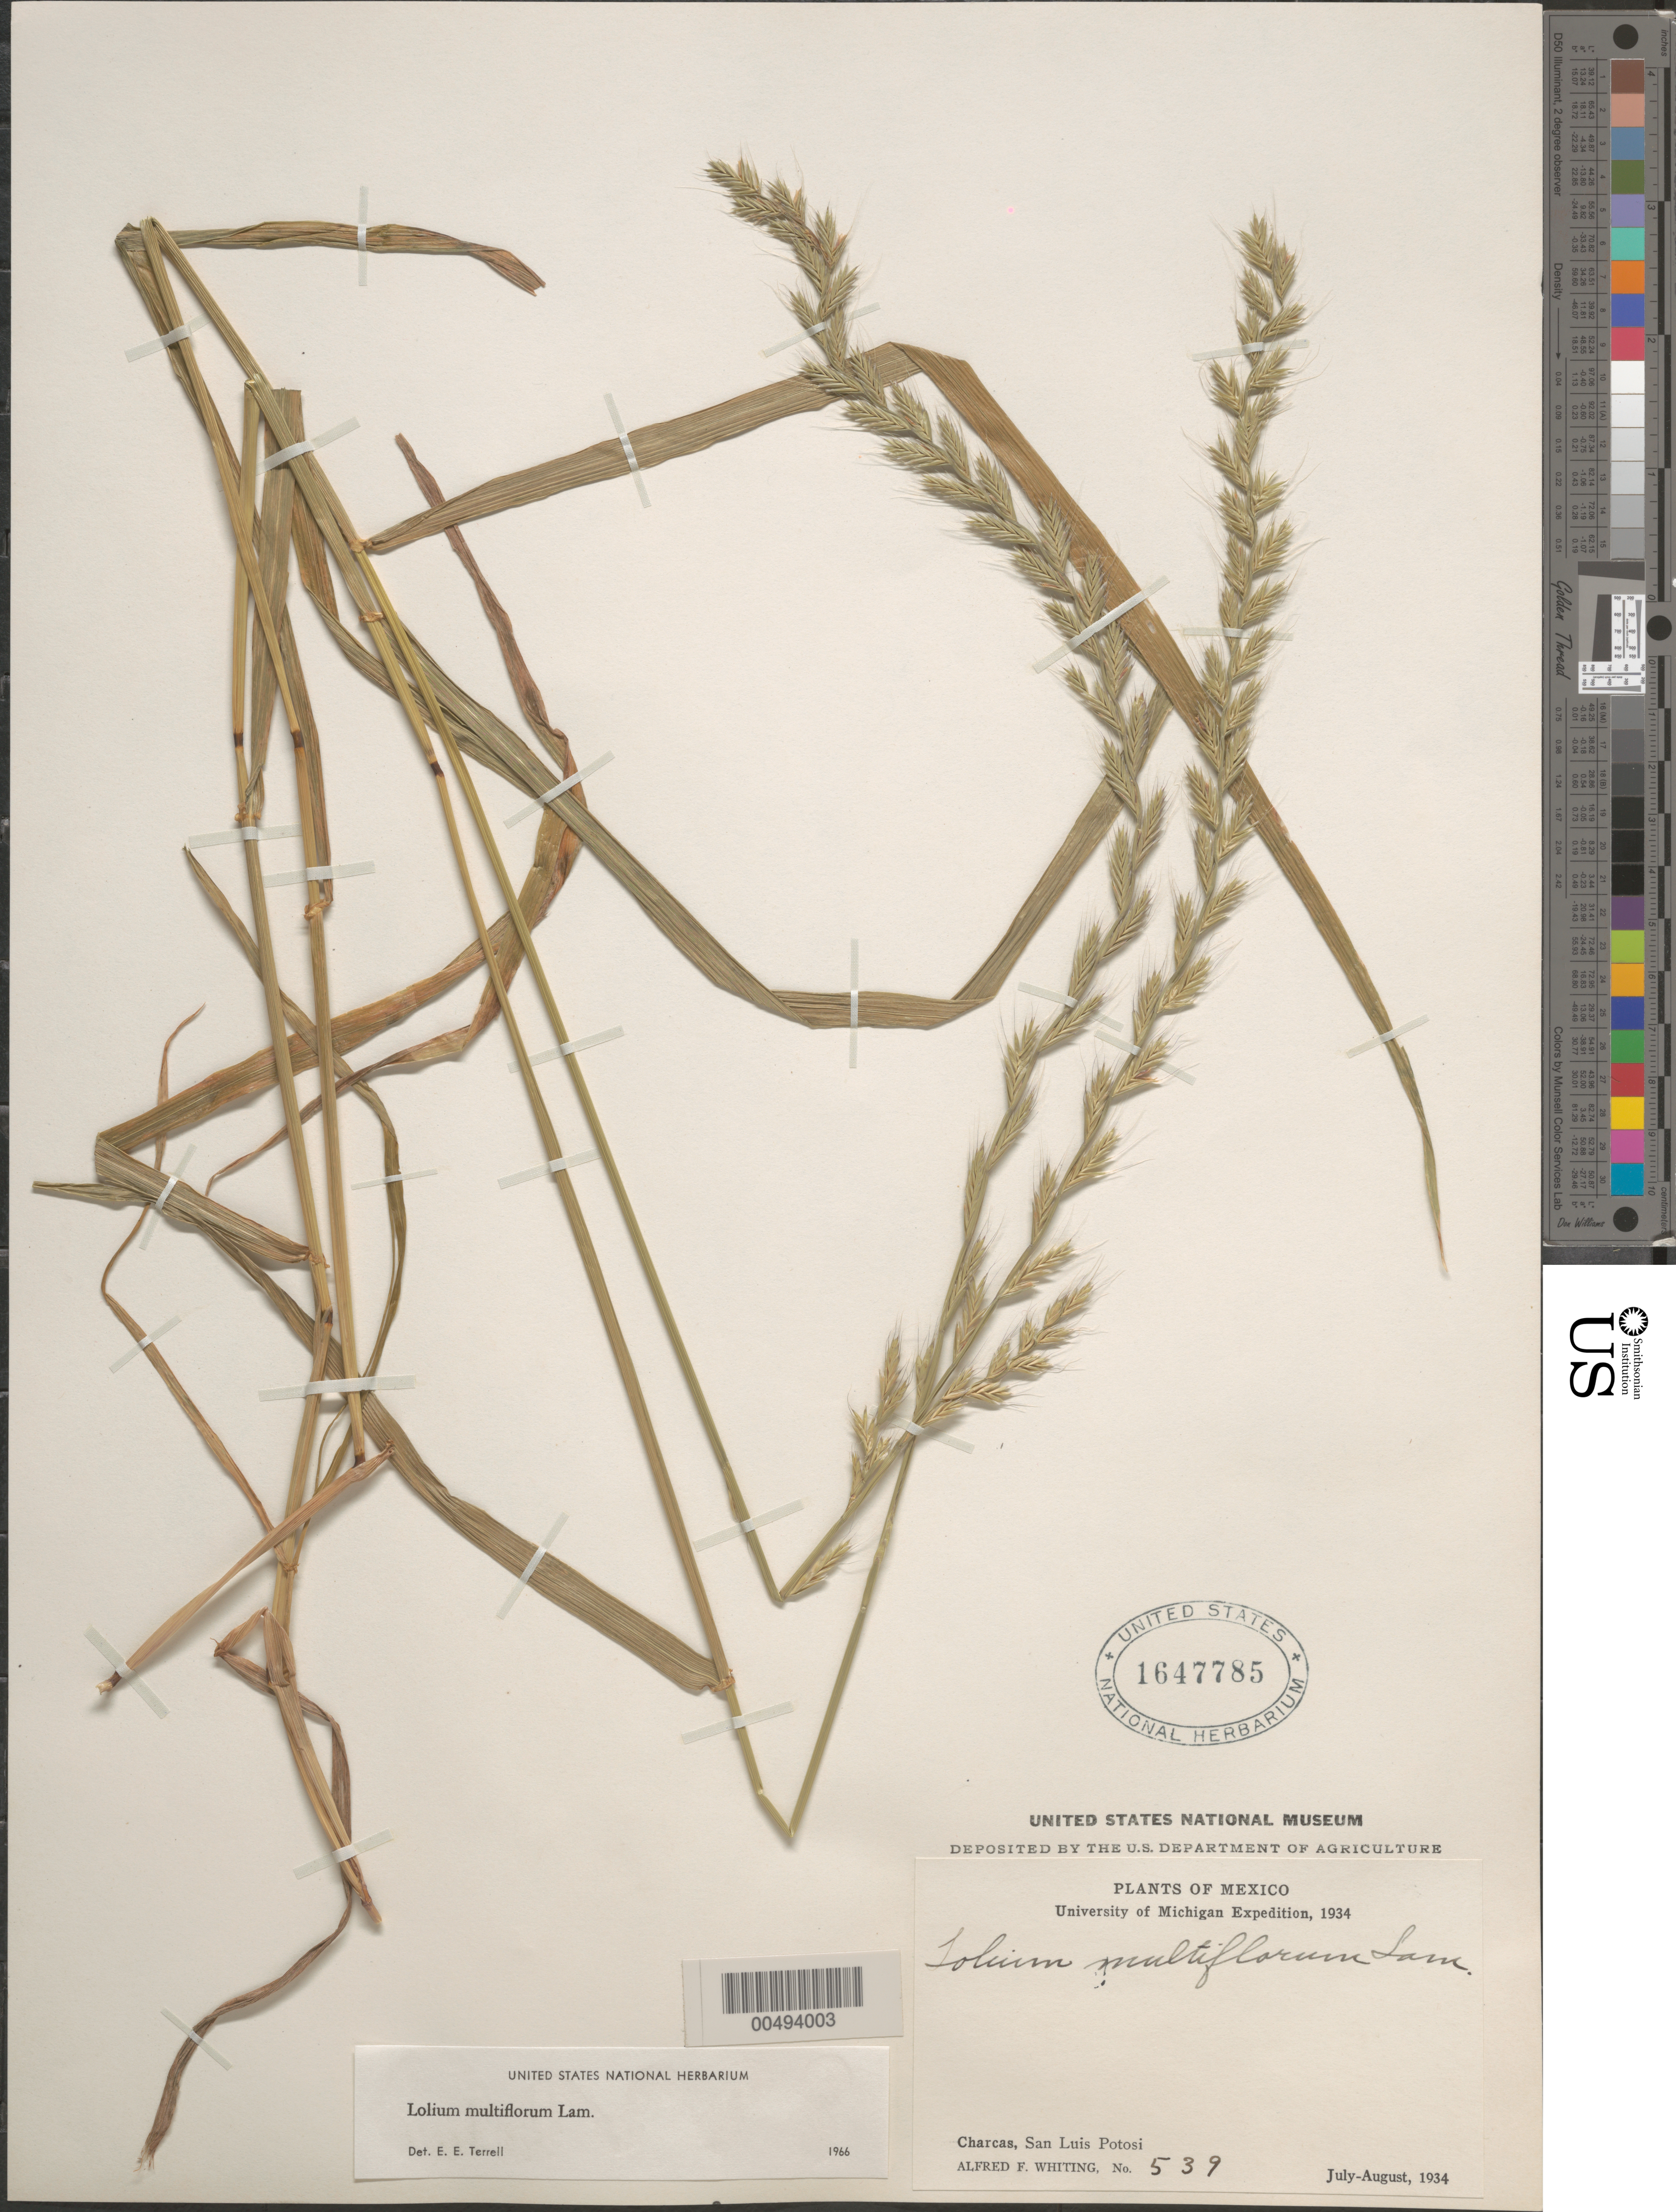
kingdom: Plantae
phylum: Tracheophyta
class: Liliopsida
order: Poales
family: Poaceae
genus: Lolium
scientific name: Lolium multiflorum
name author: Lam.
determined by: Terrell, E. E.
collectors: A. F. Whiting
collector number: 539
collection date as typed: Jul 1934 to Aug 1934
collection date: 1934-07/1934-08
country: Mexico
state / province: San Luis Potosi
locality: Charcas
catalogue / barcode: US 1647785